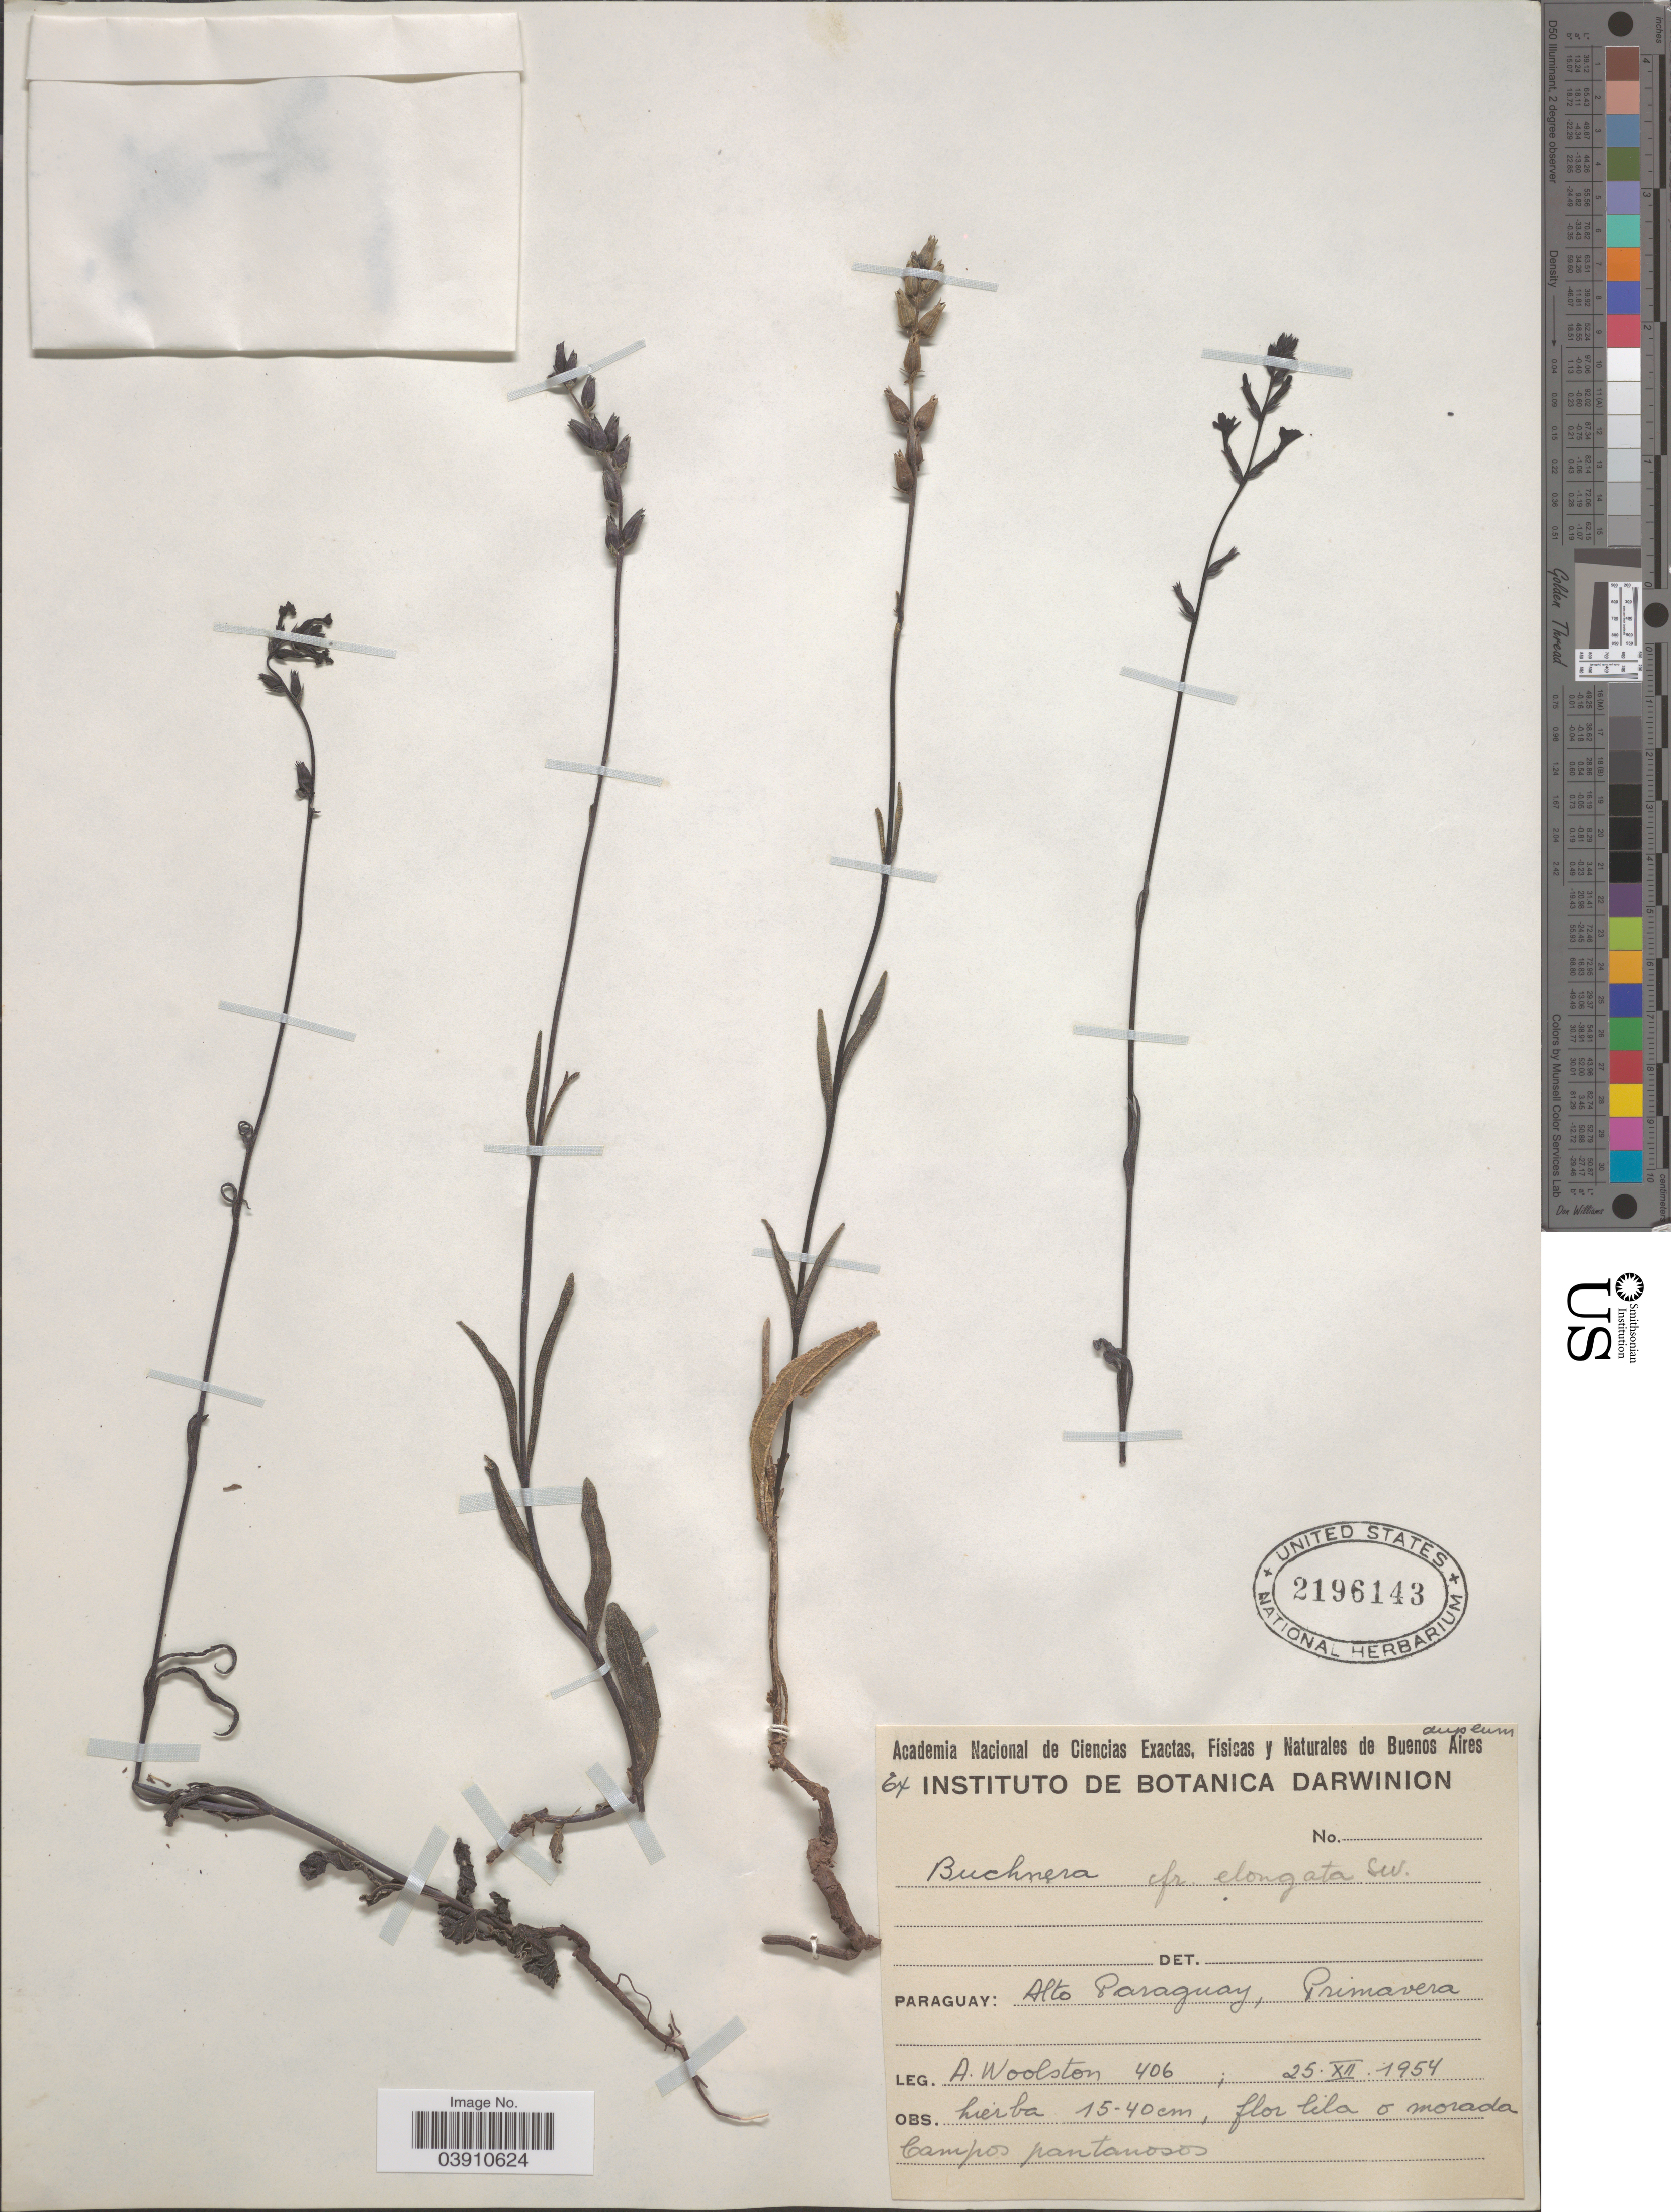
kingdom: Plantae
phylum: Tracheophyta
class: Magnoliopsida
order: Lamiales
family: Orobanchaceae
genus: Buchnera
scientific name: Buchnera sp.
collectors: A. Woolston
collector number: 406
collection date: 1954-12-25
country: Paraguay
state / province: Alto Paraguay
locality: Primavera.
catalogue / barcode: US 2196143